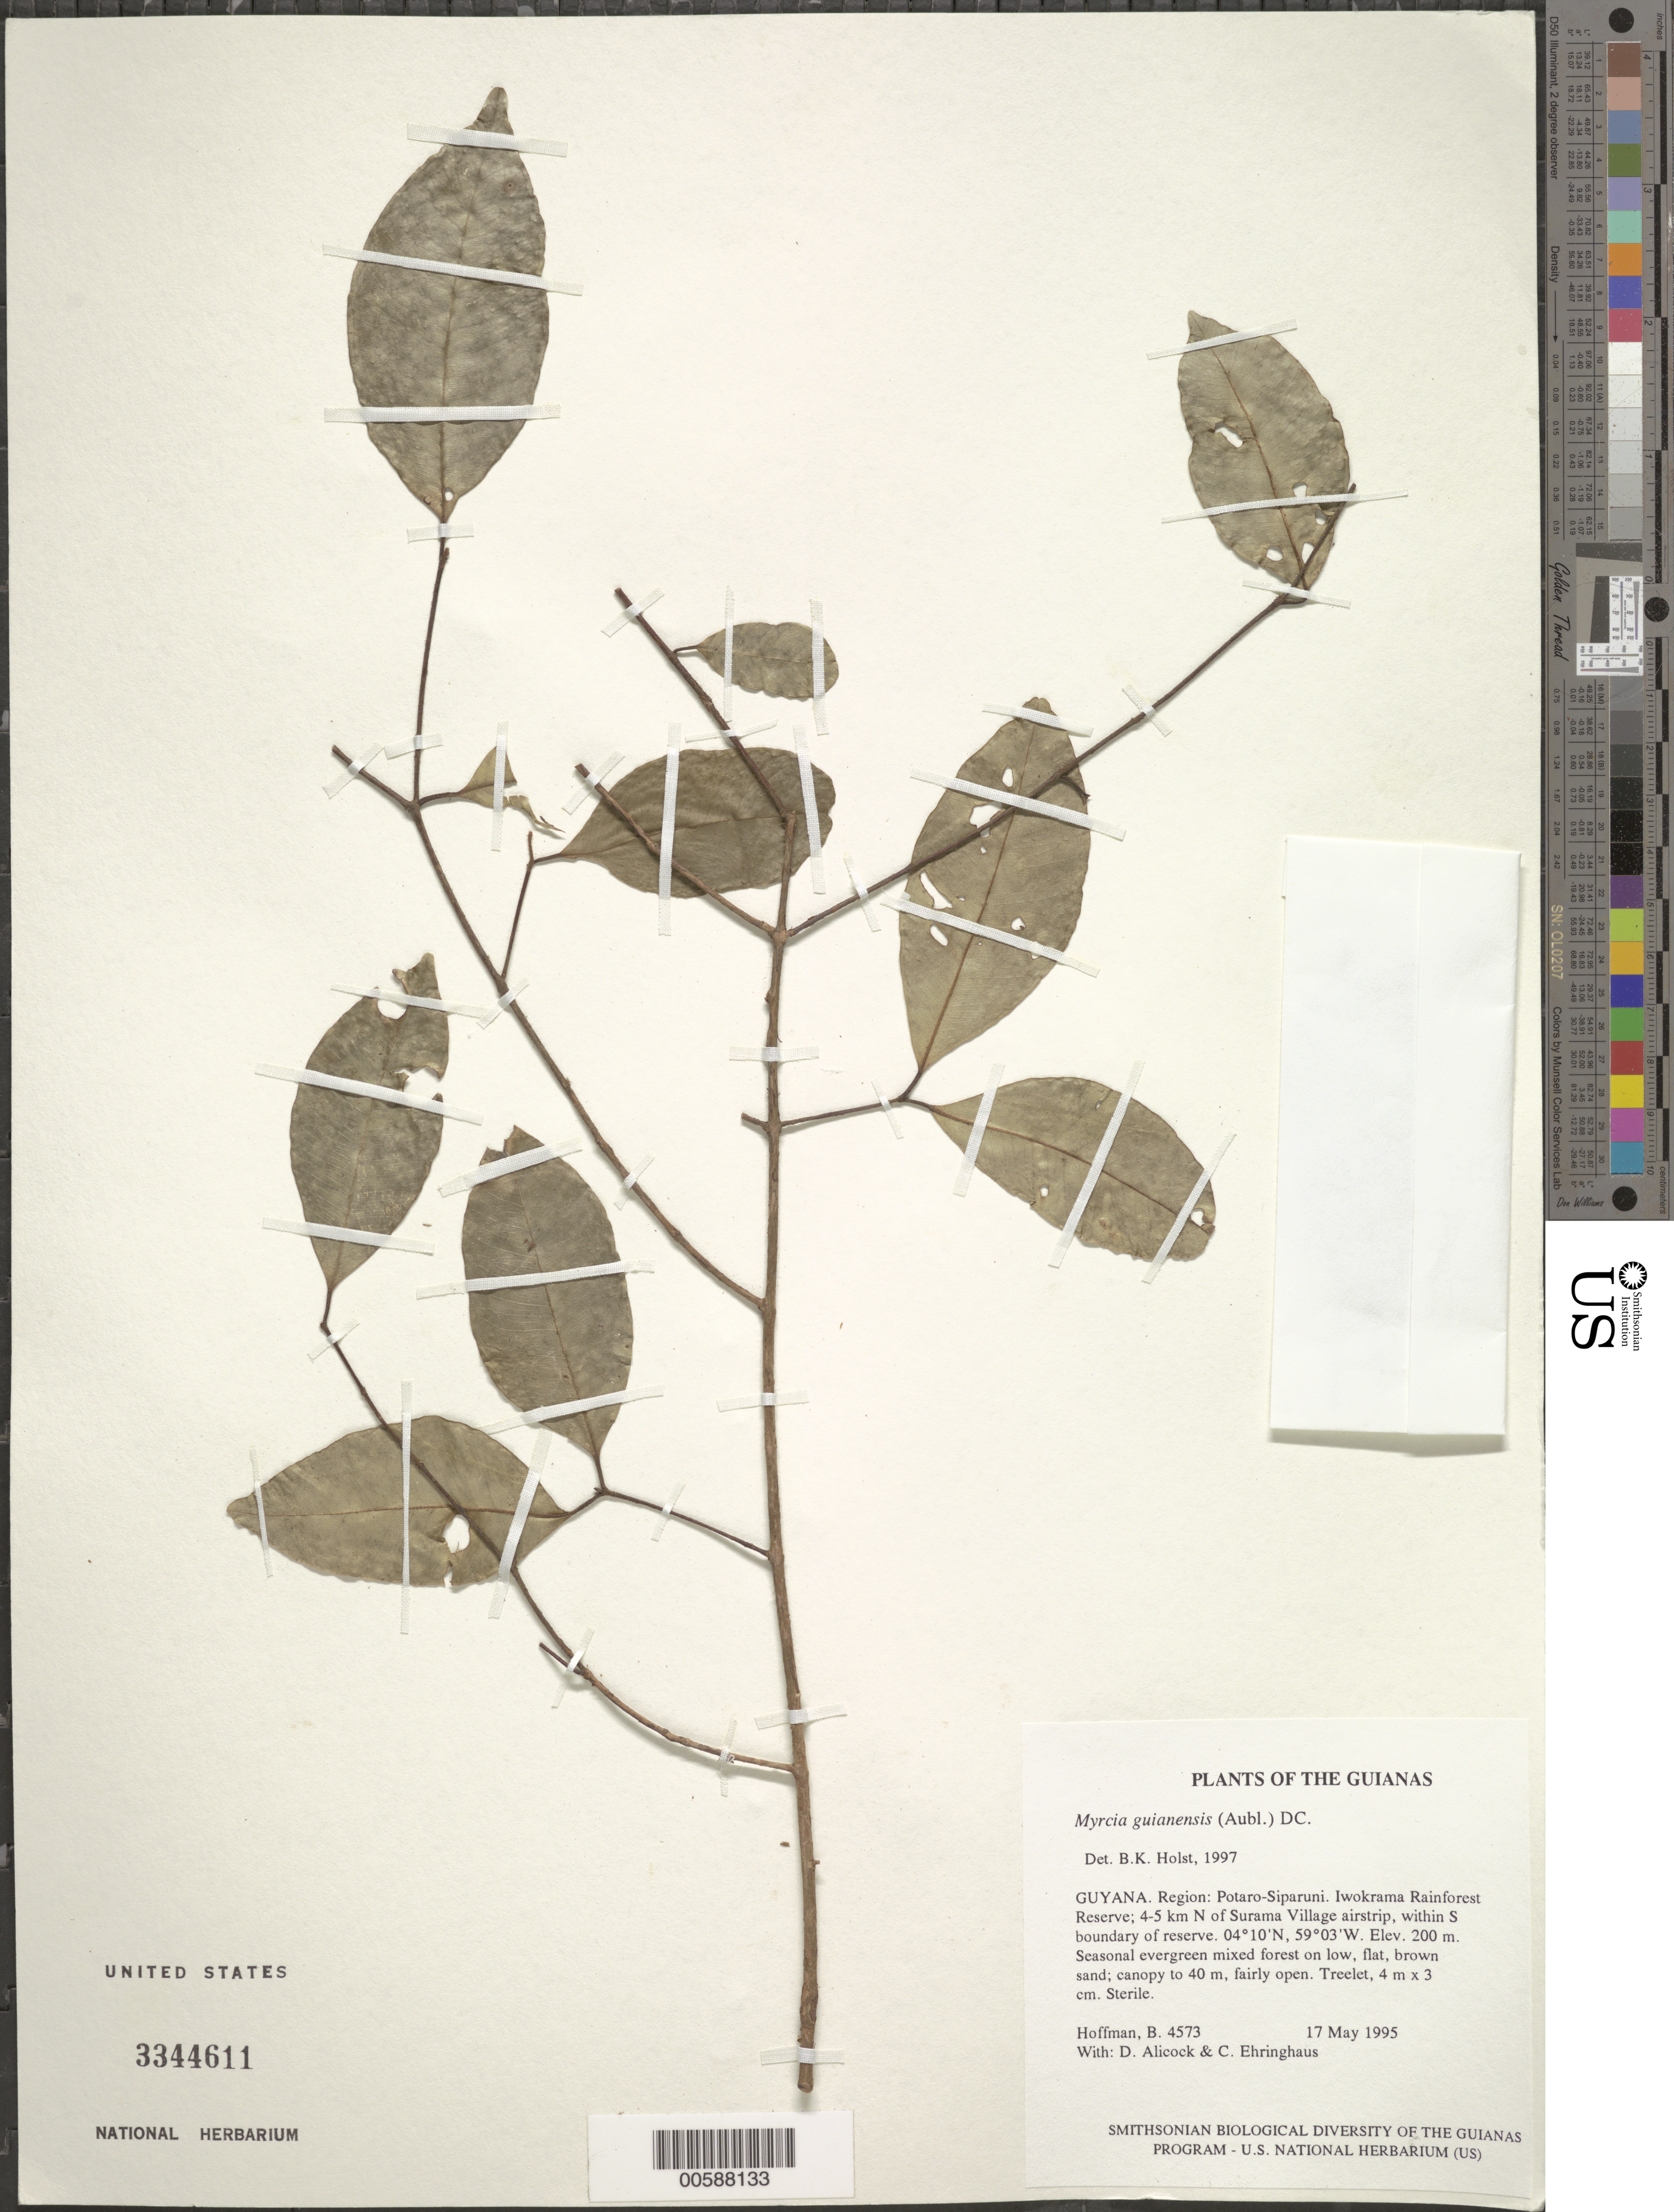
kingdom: Plantae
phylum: Tracheophyta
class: Magnoliopsida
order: Myrtales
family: Myrtaceae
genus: Myrcia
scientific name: Myrcia guianensis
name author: (Aubl.) DC.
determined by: Holst, Bruce K.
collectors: B. Hoffman, D. Allicock & C. Ehringhaus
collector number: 4573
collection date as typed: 17 May 1995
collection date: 1995-05-17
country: Guyana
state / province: Potaro-Siparuni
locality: Iwokrama Rainforest Reserve; 4-5 km N of Surama village airstrip, within S boundary of reserve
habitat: Seasonal evergreen mixed forest on low, flat, brown sand; canopy to 40 m, fairly open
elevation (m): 200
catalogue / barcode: US 3344611